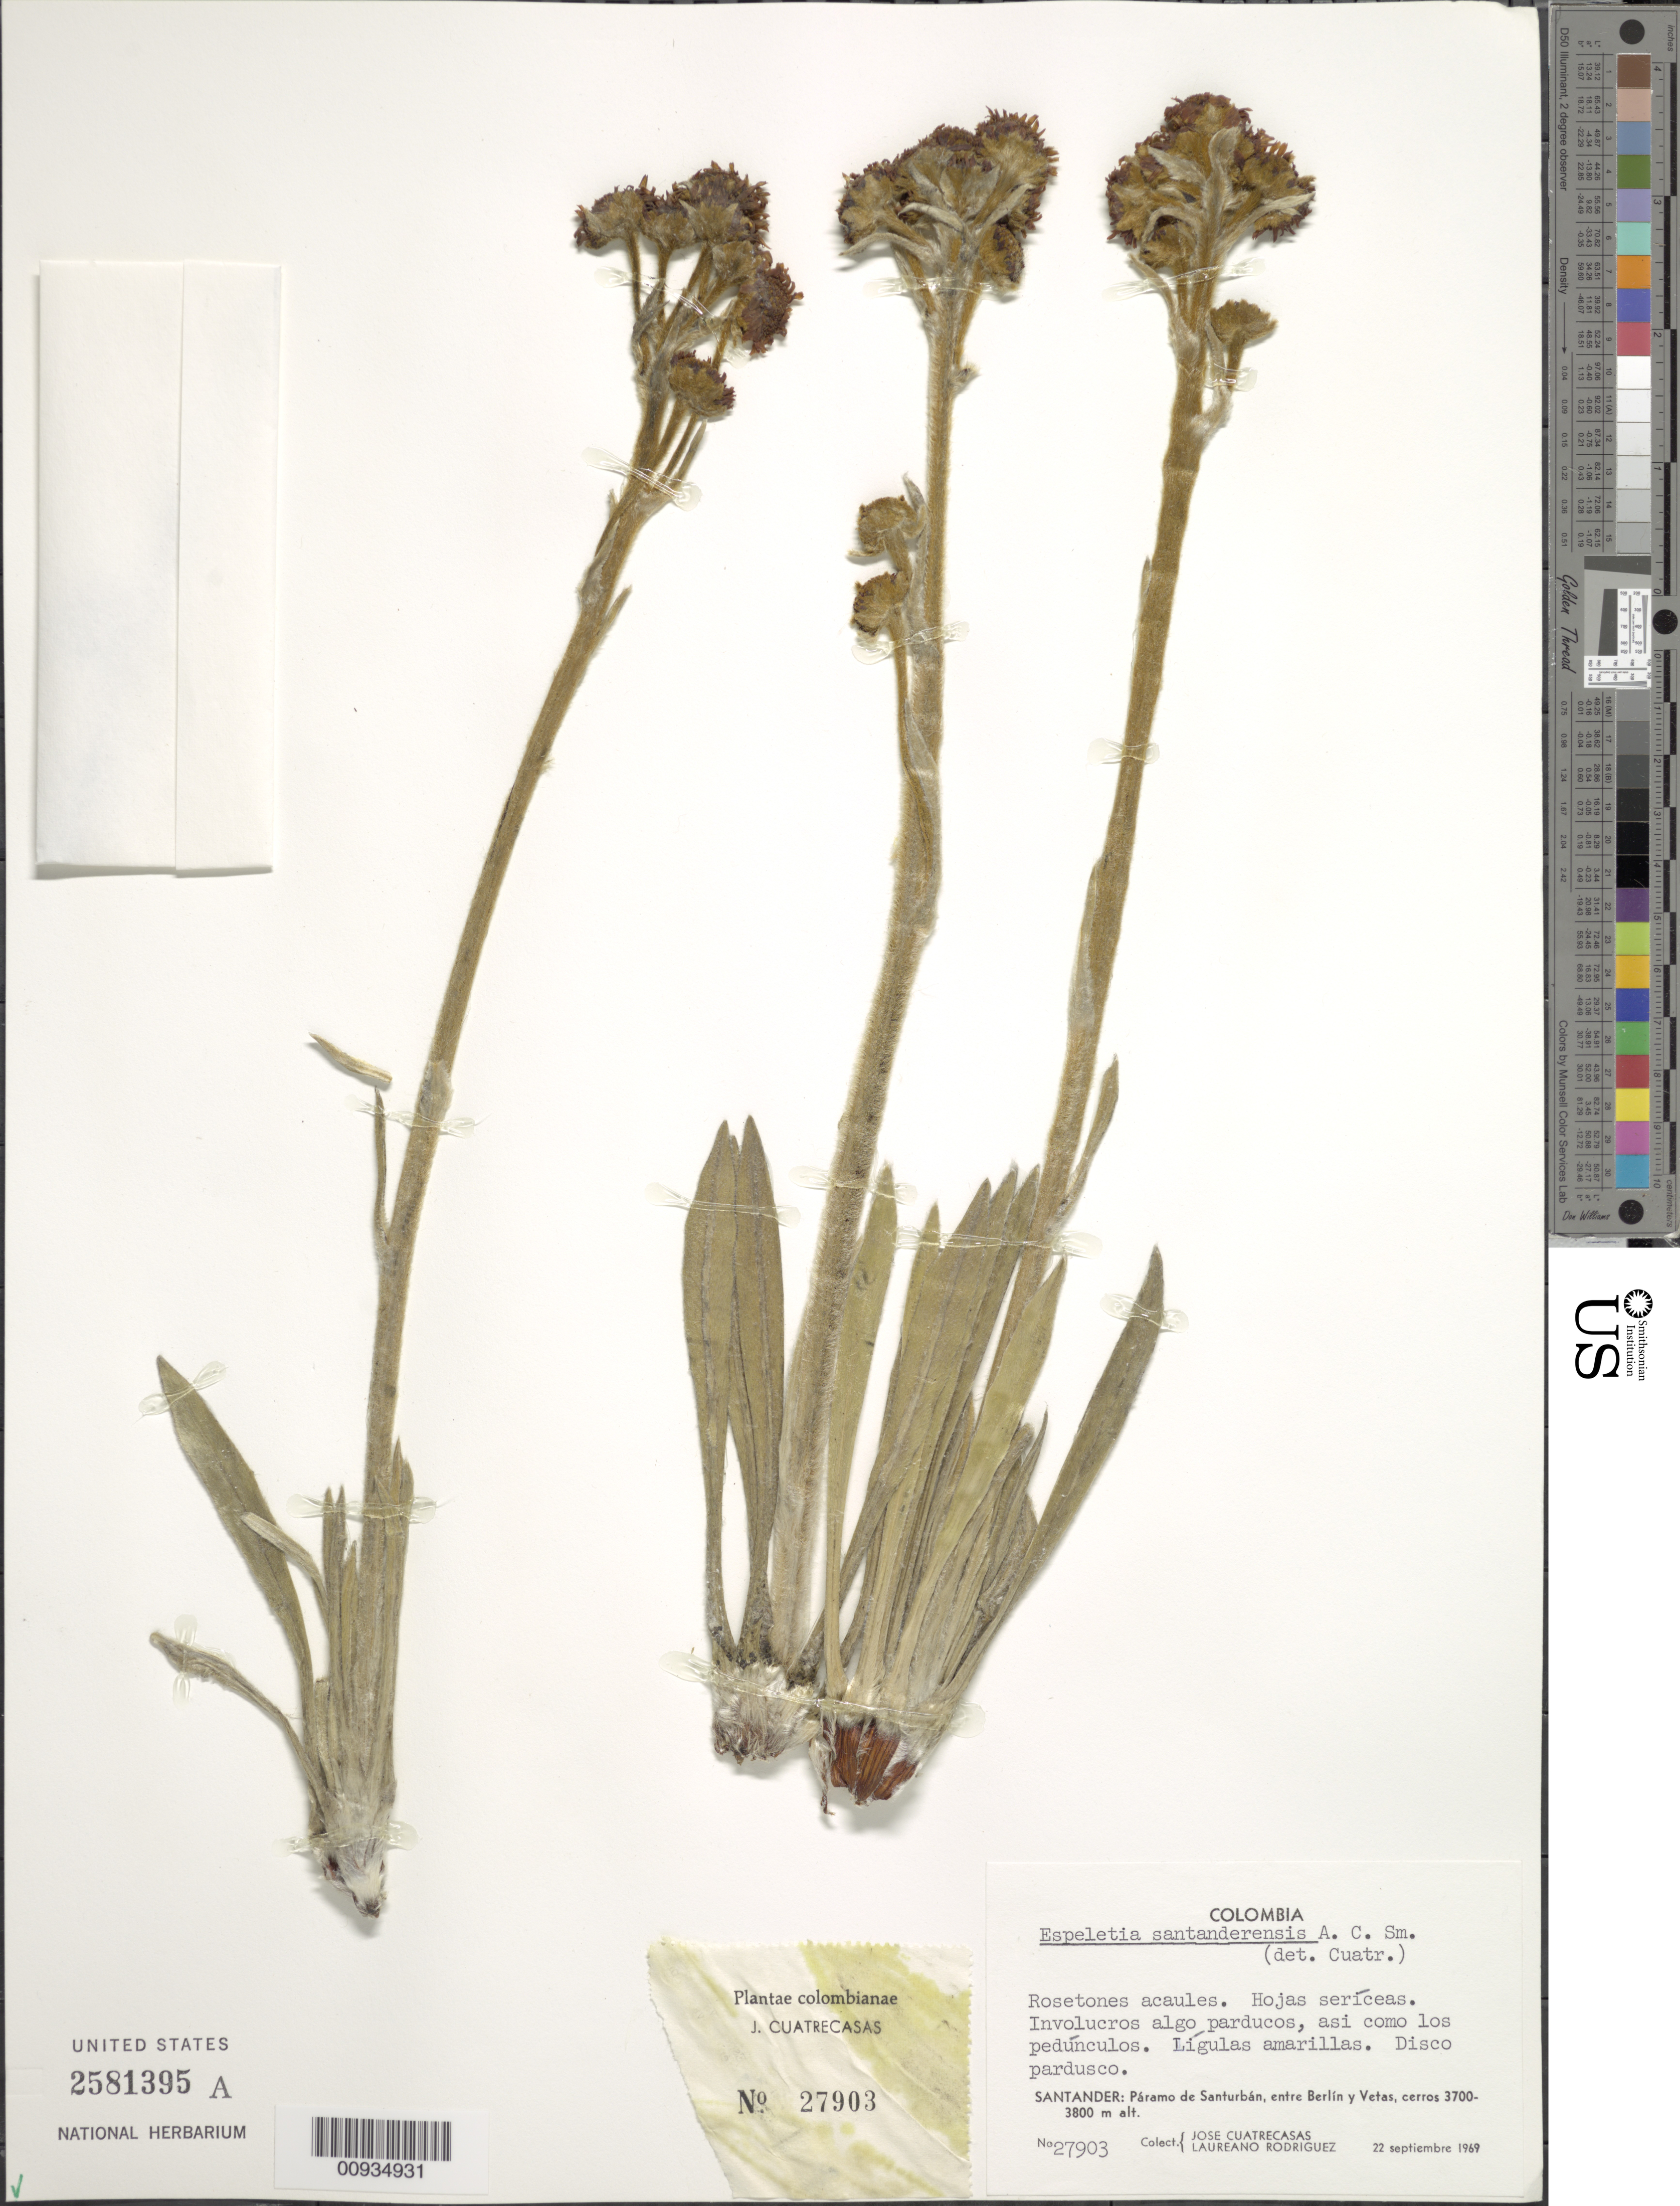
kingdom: Plantae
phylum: Tracheophyta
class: Magnoliopsida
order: Asterales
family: Asteraceae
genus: Espeletiopsis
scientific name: Espeletiopsis santanderensis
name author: (A.C. Sm.) Cuatrec.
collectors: J. Cuatrecasas & L. Rodriguez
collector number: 27903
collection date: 1969-09-22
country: Colombia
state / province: Santander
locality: Páramo de Santurbán. Entre Berlín y Vetas, cerros.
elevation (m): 3700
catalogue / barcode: US 2581695A